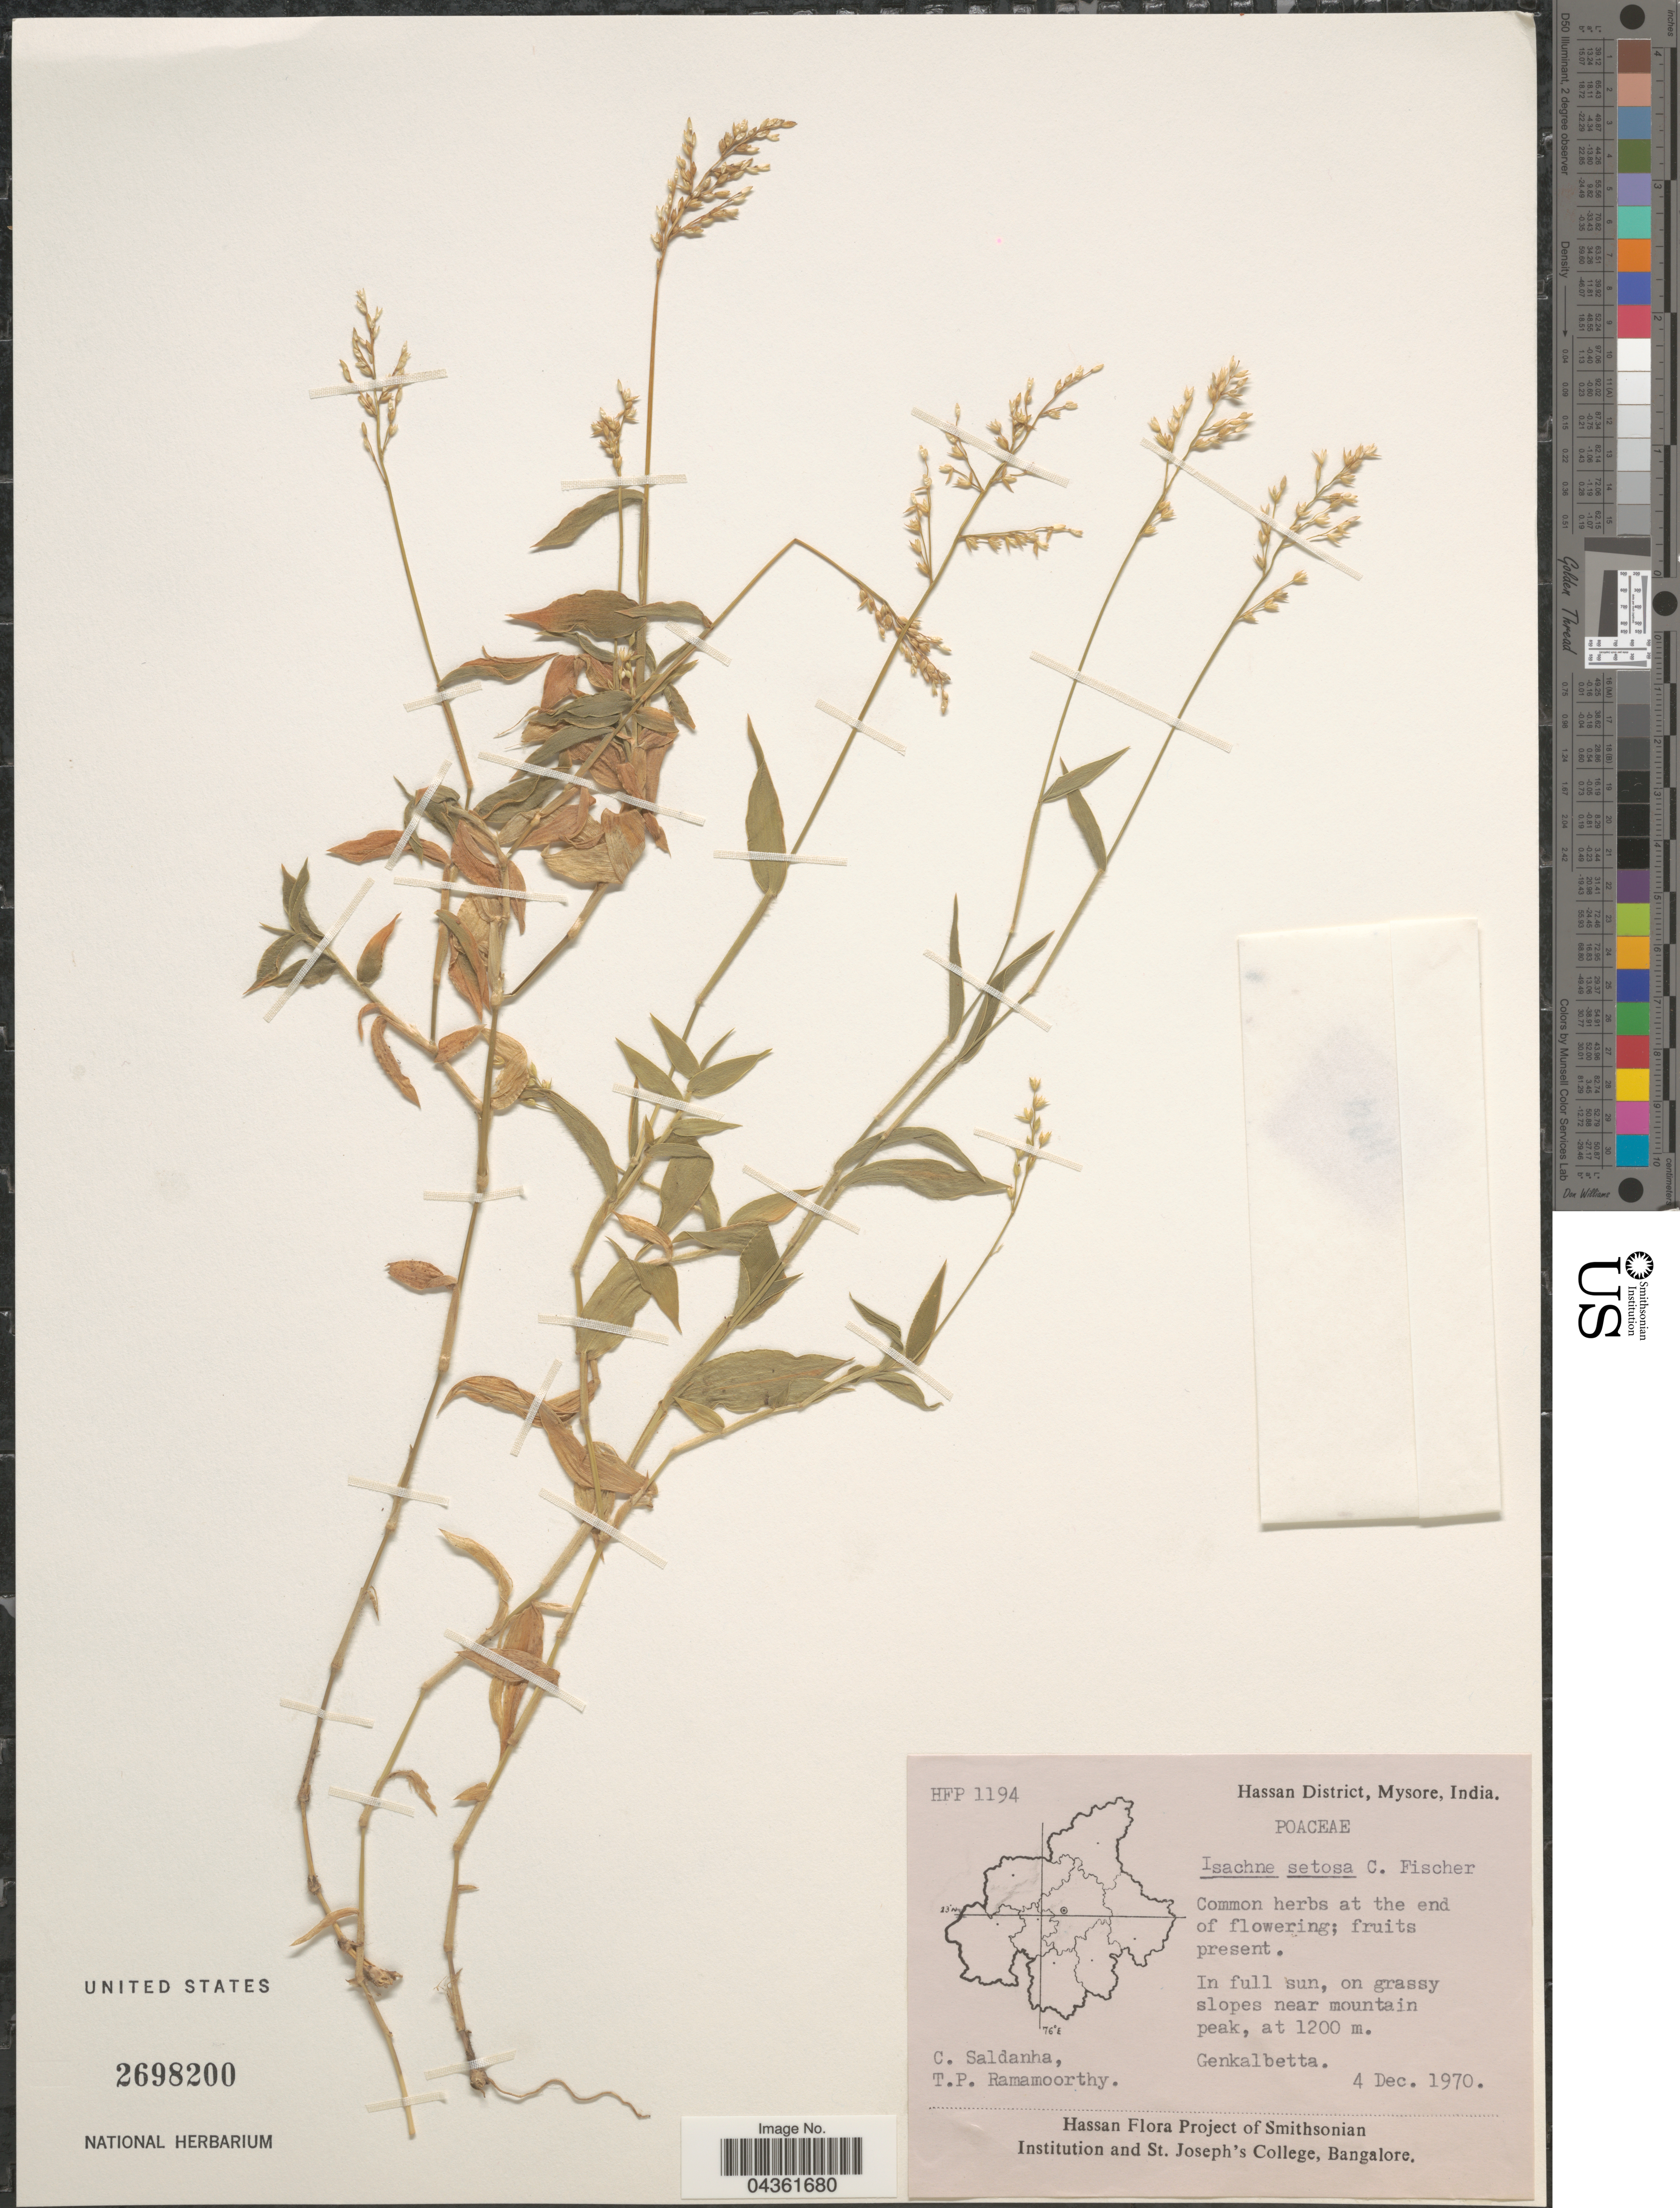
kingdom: Plantae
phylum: Tracheophyta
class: Liliopsida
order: Poales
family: Poaceae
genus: Isachne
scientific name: Isachne setosa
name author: C.E.C. Fisch.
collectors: C. Saldanha & T. P. Ramamoorthy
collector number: HFP 1194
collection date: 1970-12-04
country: India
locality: Hassan District, Mysore. Genkalbetta.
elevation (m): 1200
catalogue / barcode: US 2698200